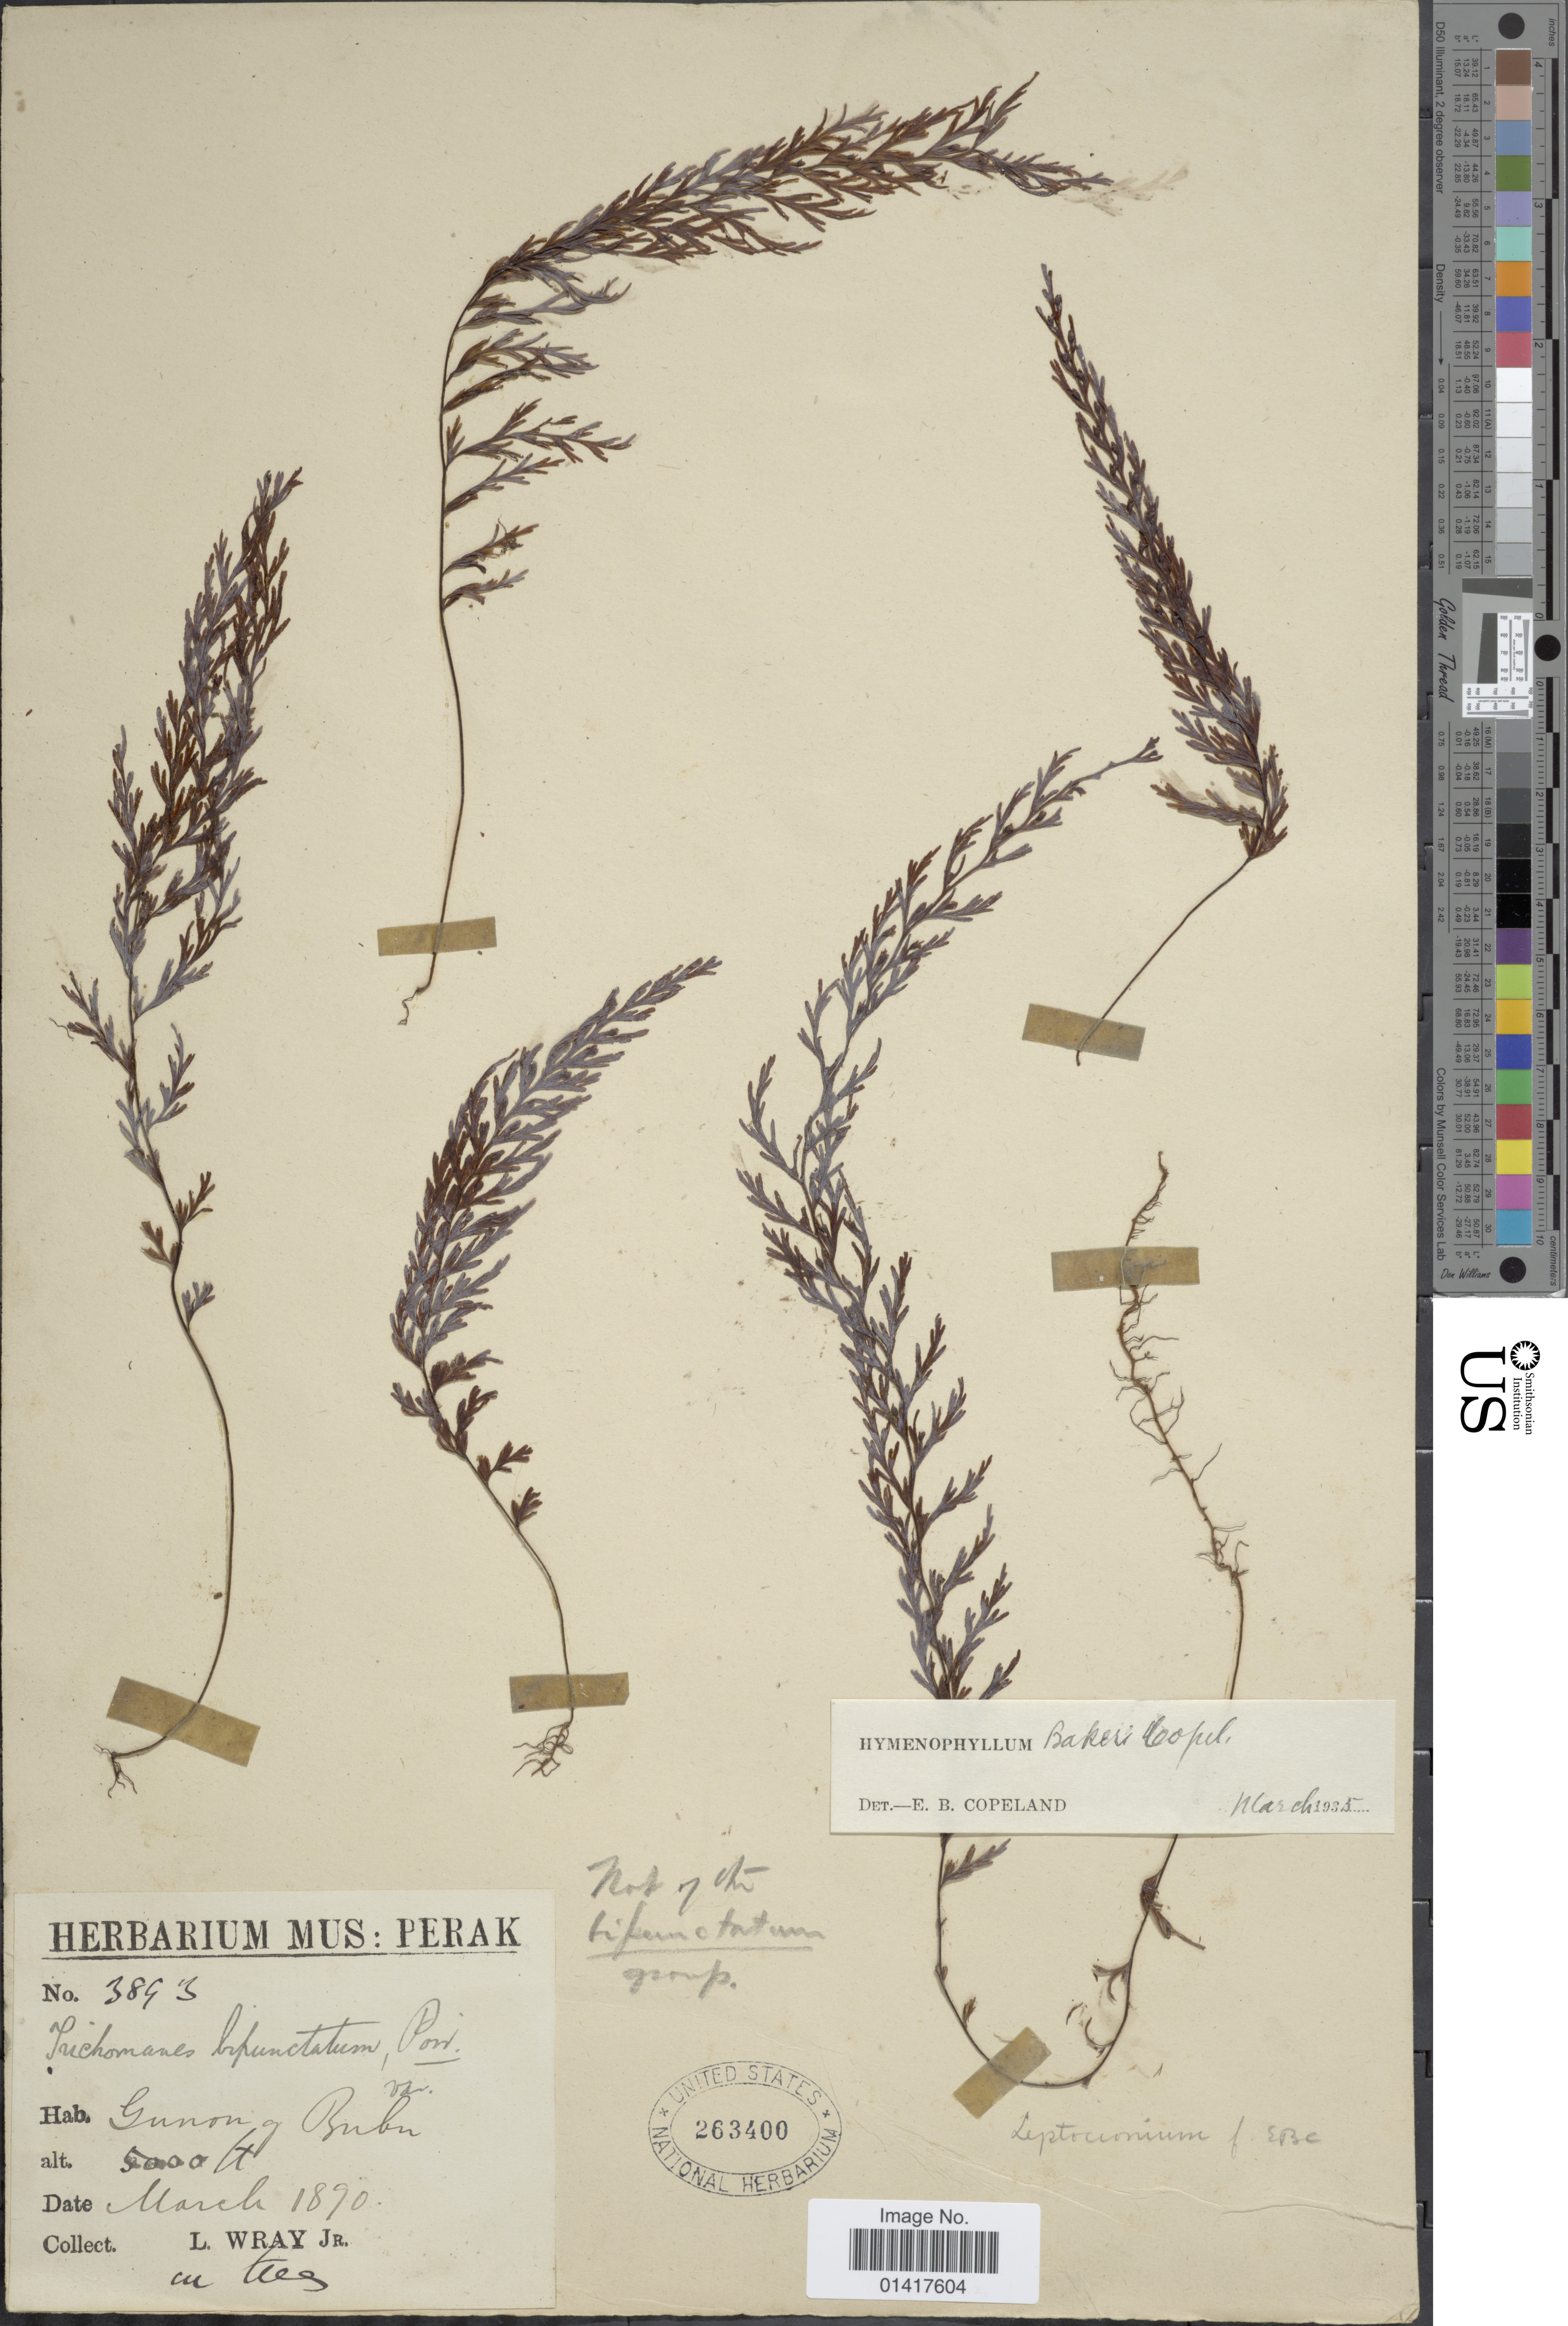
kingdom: Plantae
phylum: Tracheophyta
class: Polypodiopsida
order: Hymenophyllales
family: Hymenophyllaceae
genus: Hymenophyllum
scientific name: Hymenophyllum bakeri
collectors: L. Wray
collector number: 3893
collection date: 1890-03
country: Malaysia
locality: Gunong Bubu [interpreted]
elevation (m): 1524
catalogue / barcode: US 263400